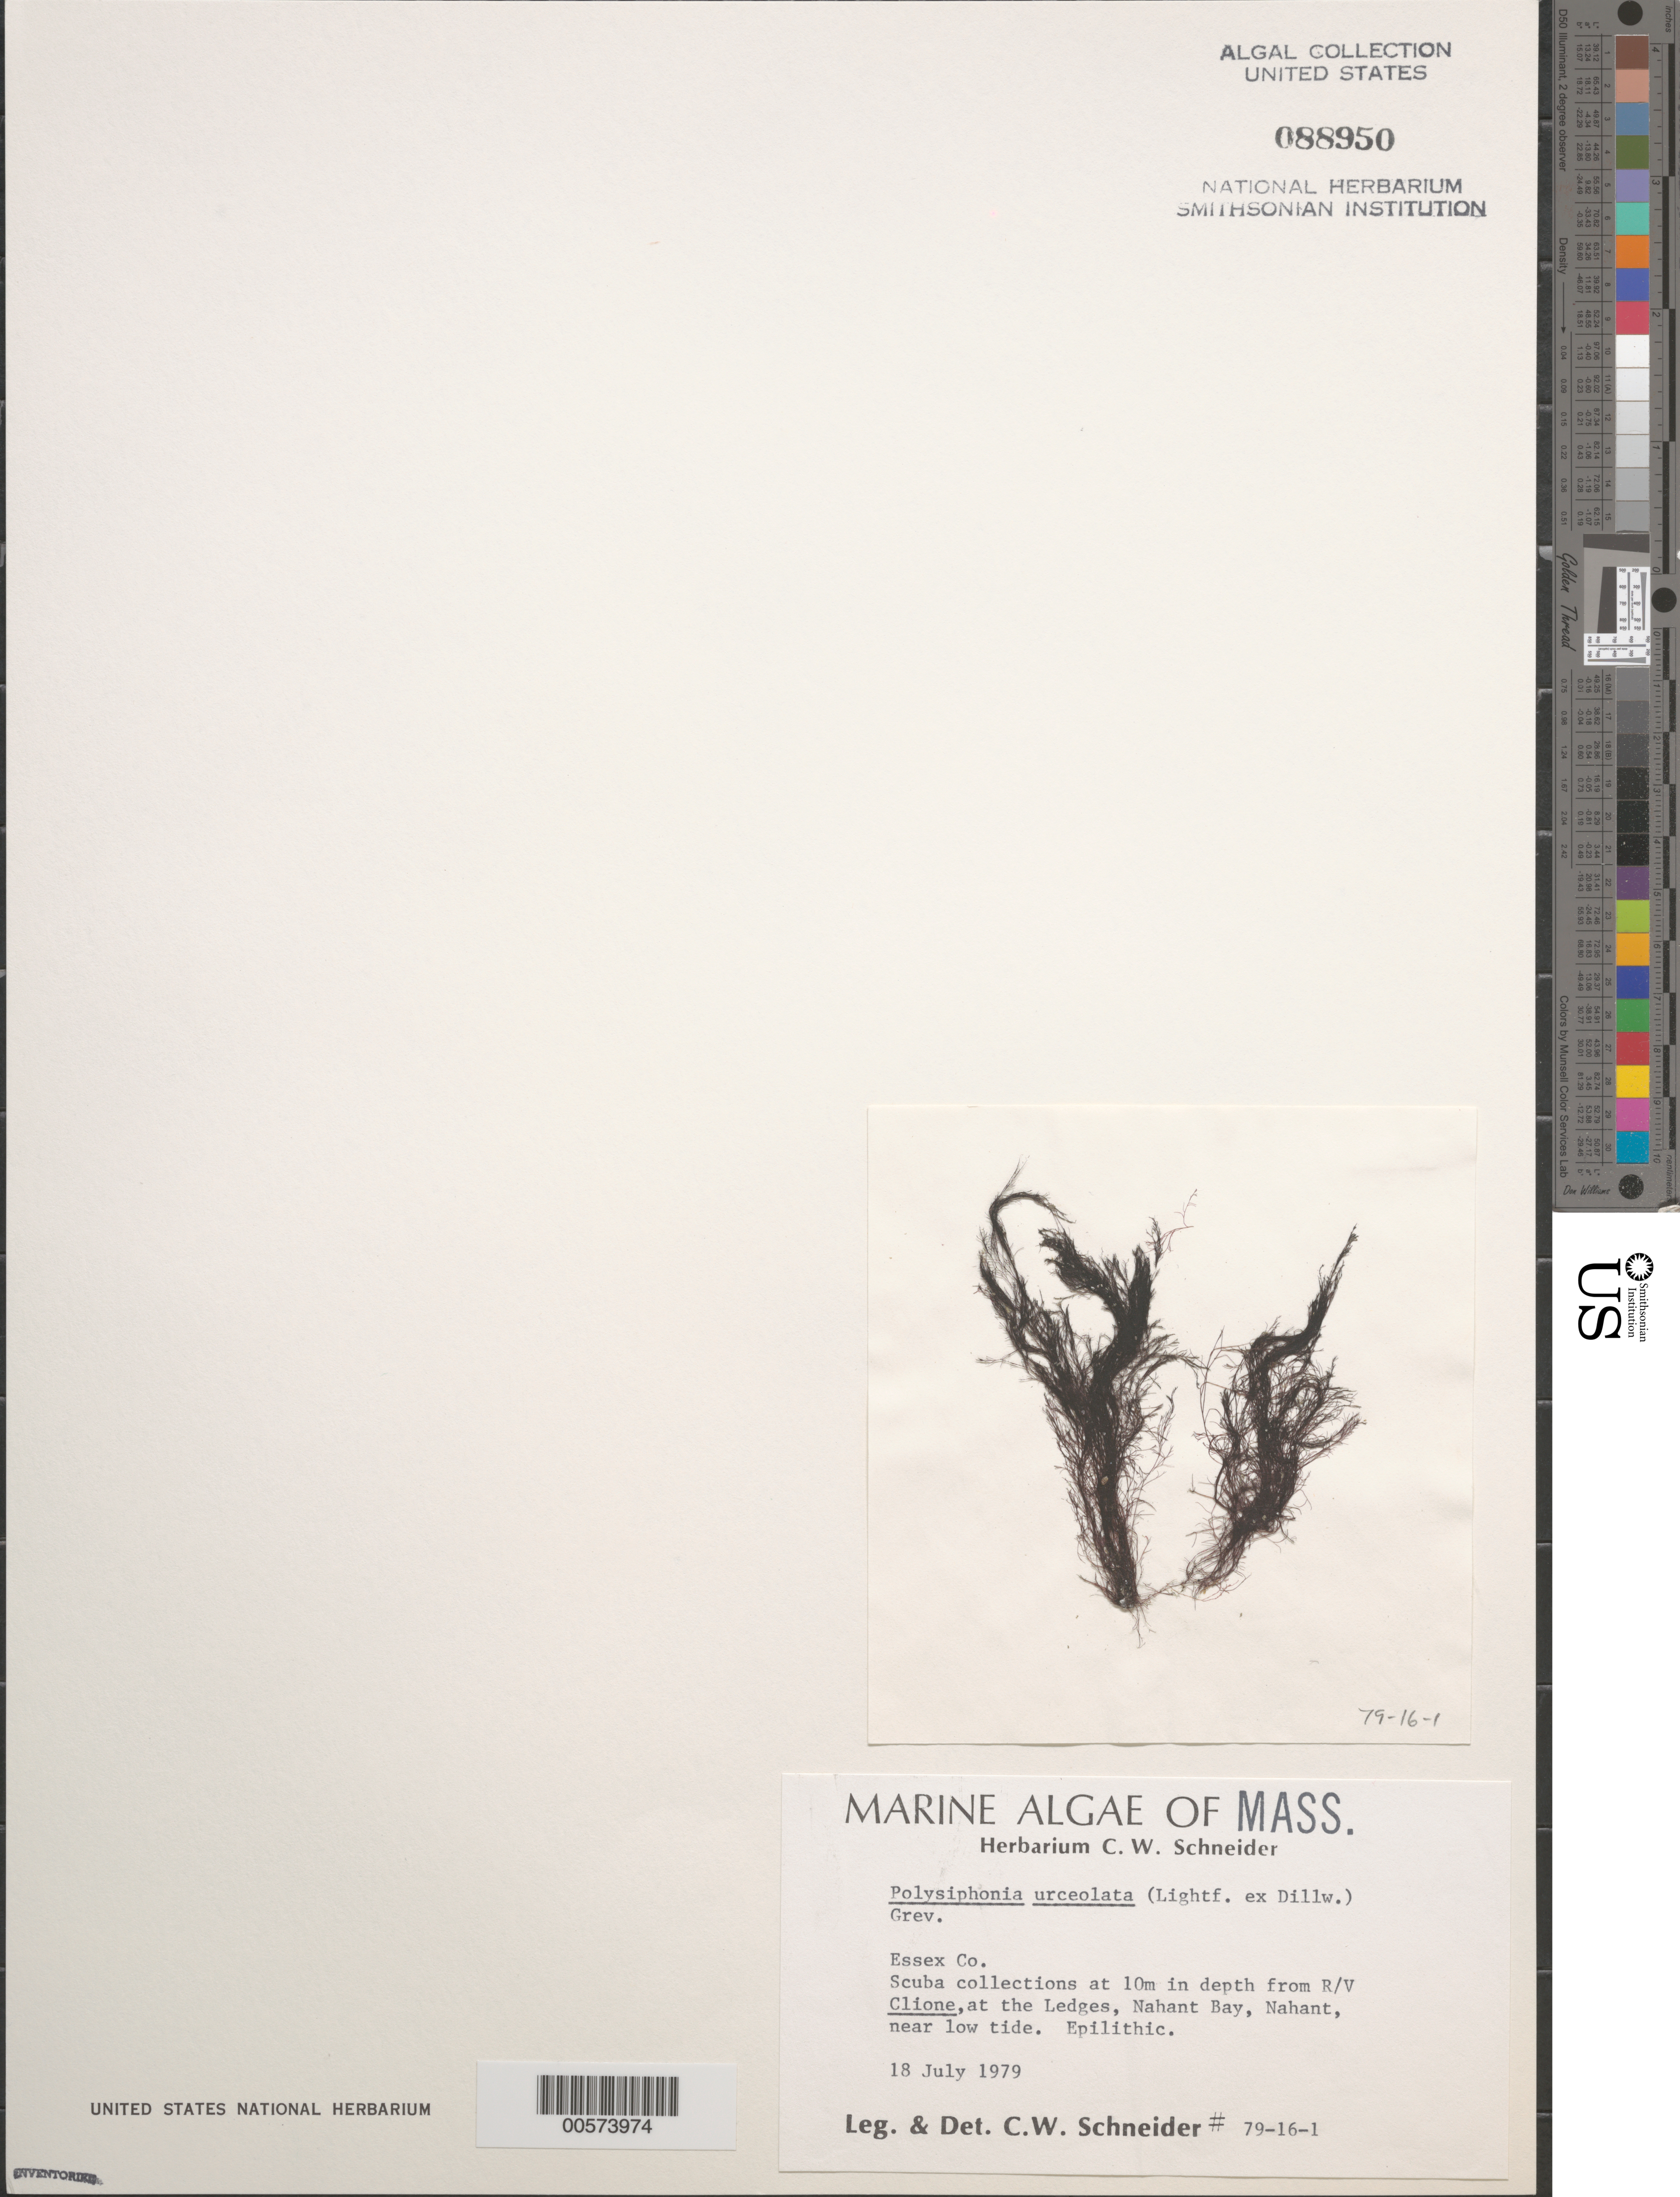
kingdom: Plantae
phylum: Rhodophyta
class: Florideophyceae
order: Ceramiales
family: Rhodomelaceae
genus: Polysiphonia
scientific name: Polysiphonia urceolata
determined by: Schneider, C. W.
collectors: C. W. Schneider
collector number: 79-16-1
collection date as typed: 18 Jul 1979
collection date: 1979-07-18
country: United States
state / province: Massachusetts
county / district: Essex County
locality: The Ledges, Nahant Bay, Nahant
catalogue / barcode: US 88950